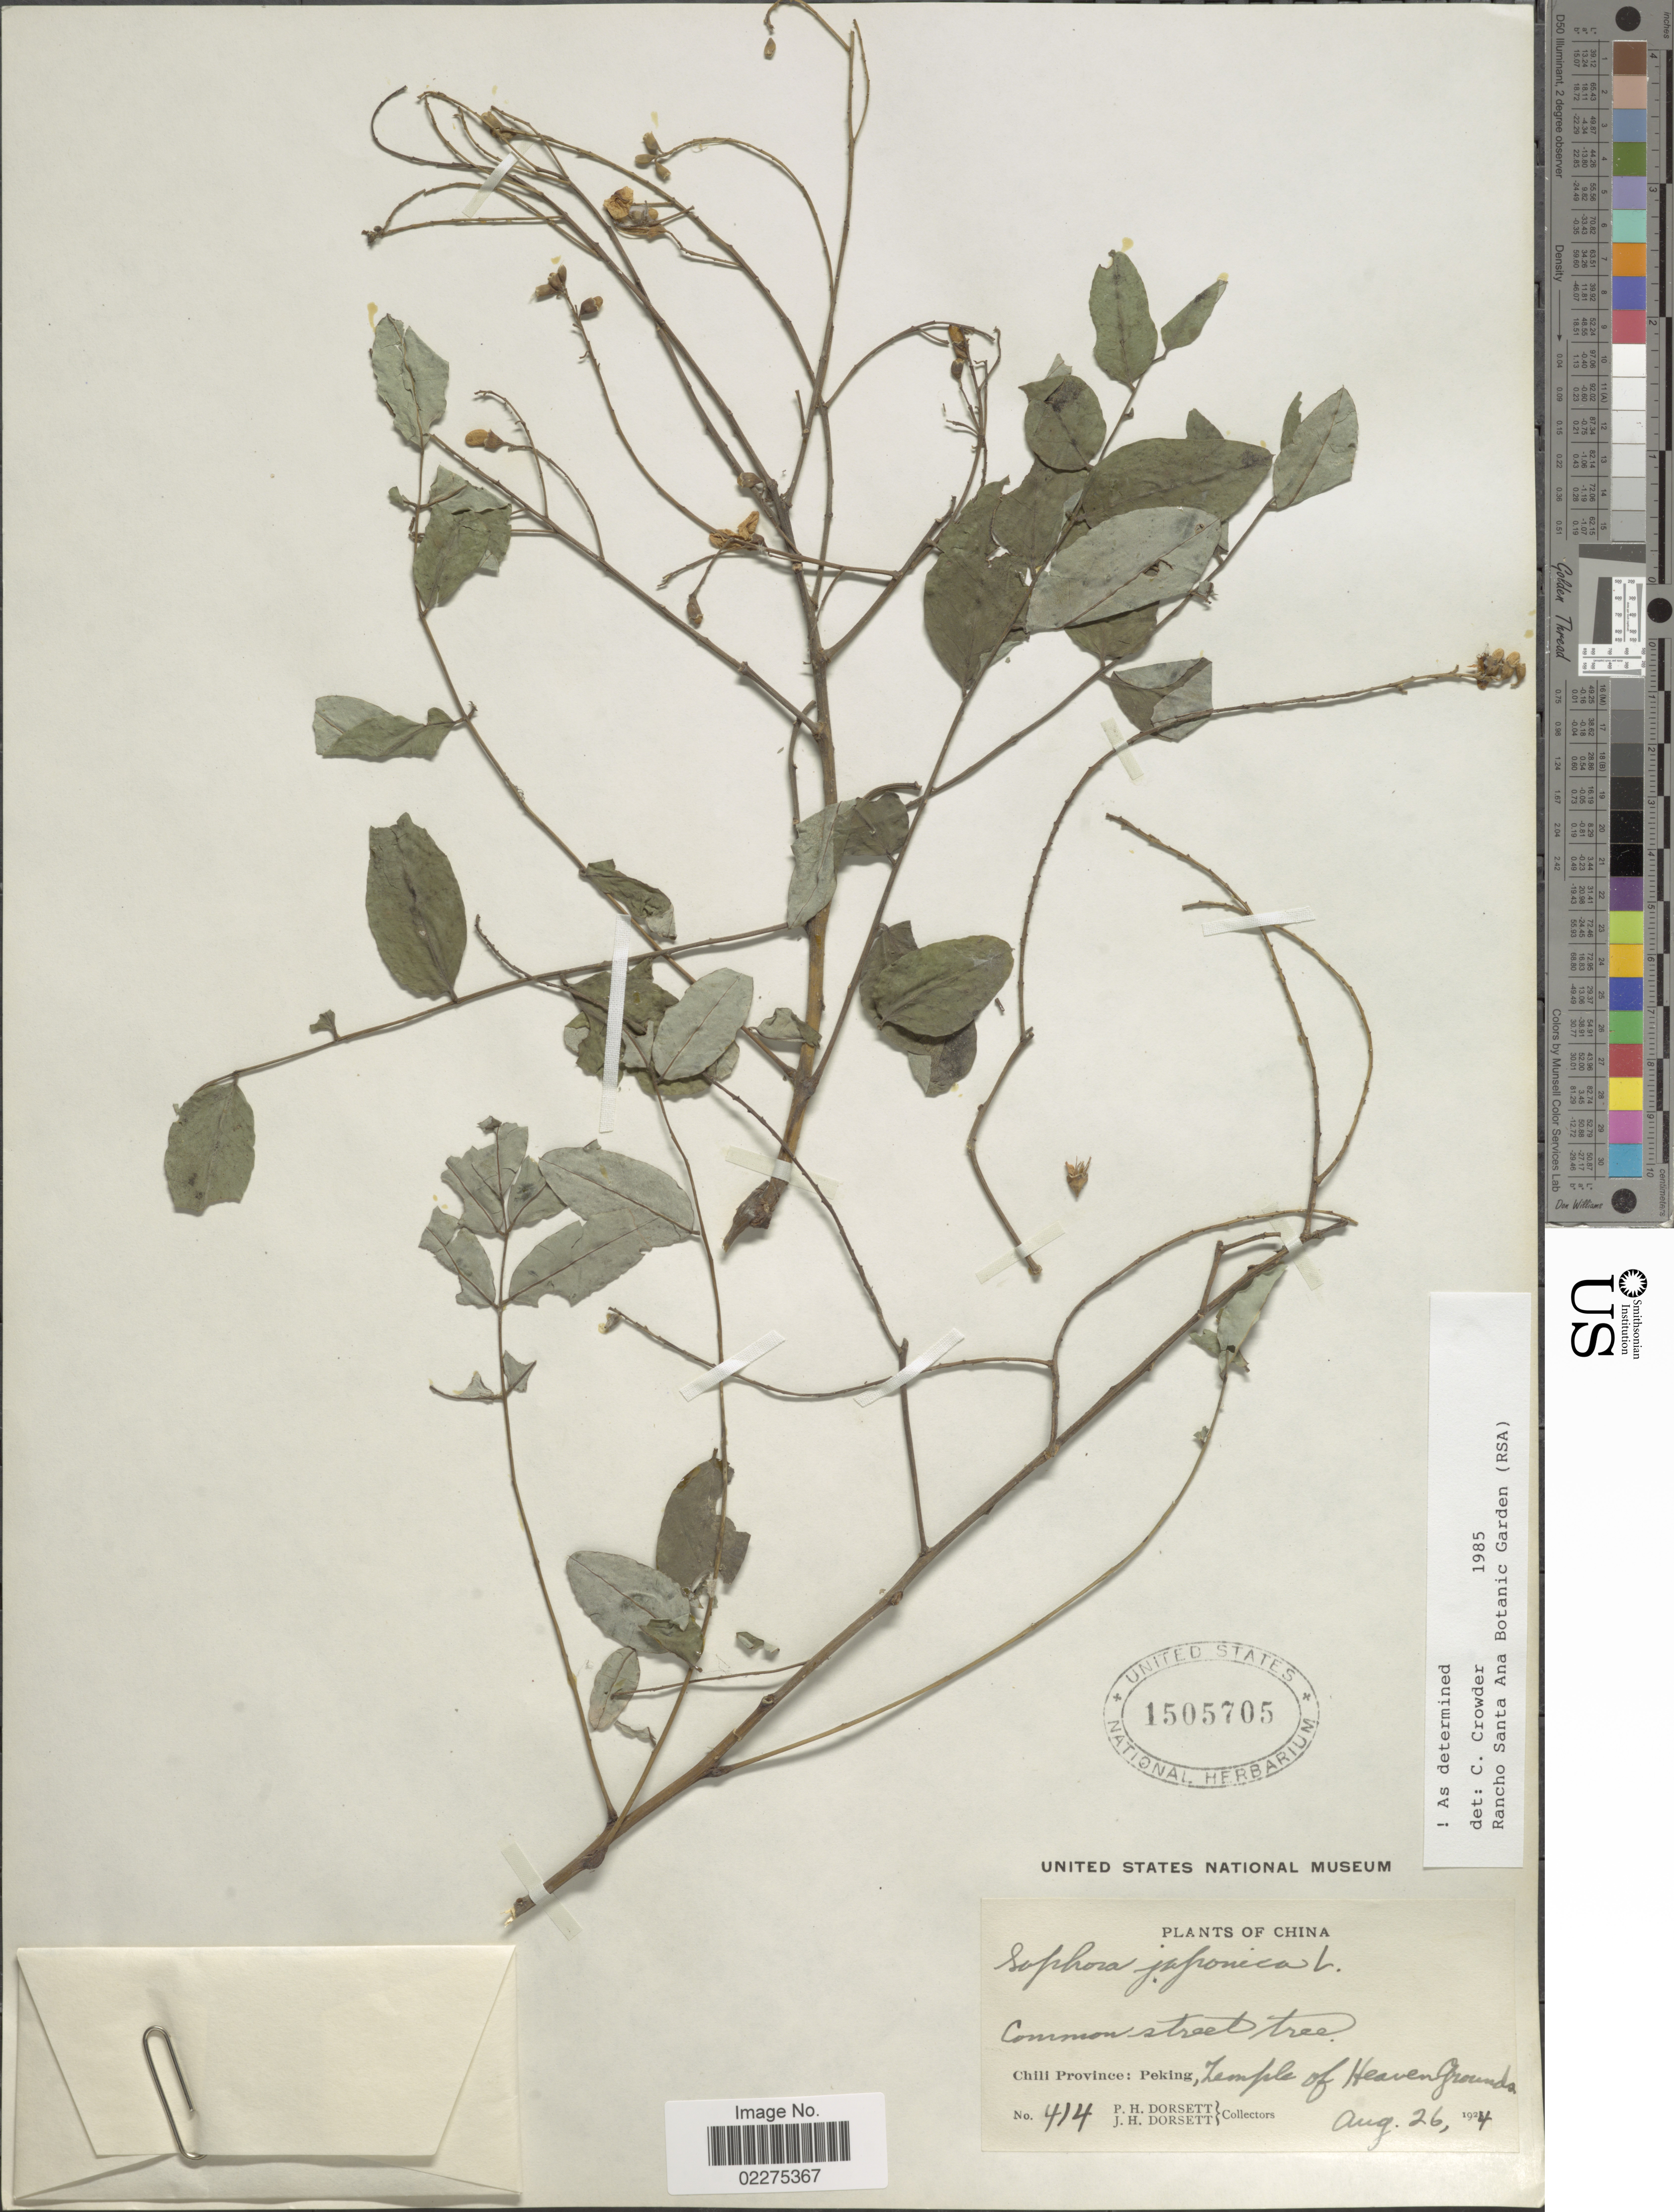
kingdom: Plantae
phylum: Tracheophyta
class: Magnoliopsida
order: Fabales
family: Fabaceae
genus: Sophora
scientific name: Sophora japonica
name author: L.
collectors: P. H. Dorsett & J. Dorsett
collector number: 414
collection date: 1924-08-26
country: China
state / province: Beijing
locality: Chili Province: Peking, Temple of Heaven Grounds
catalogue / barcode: US 1505705